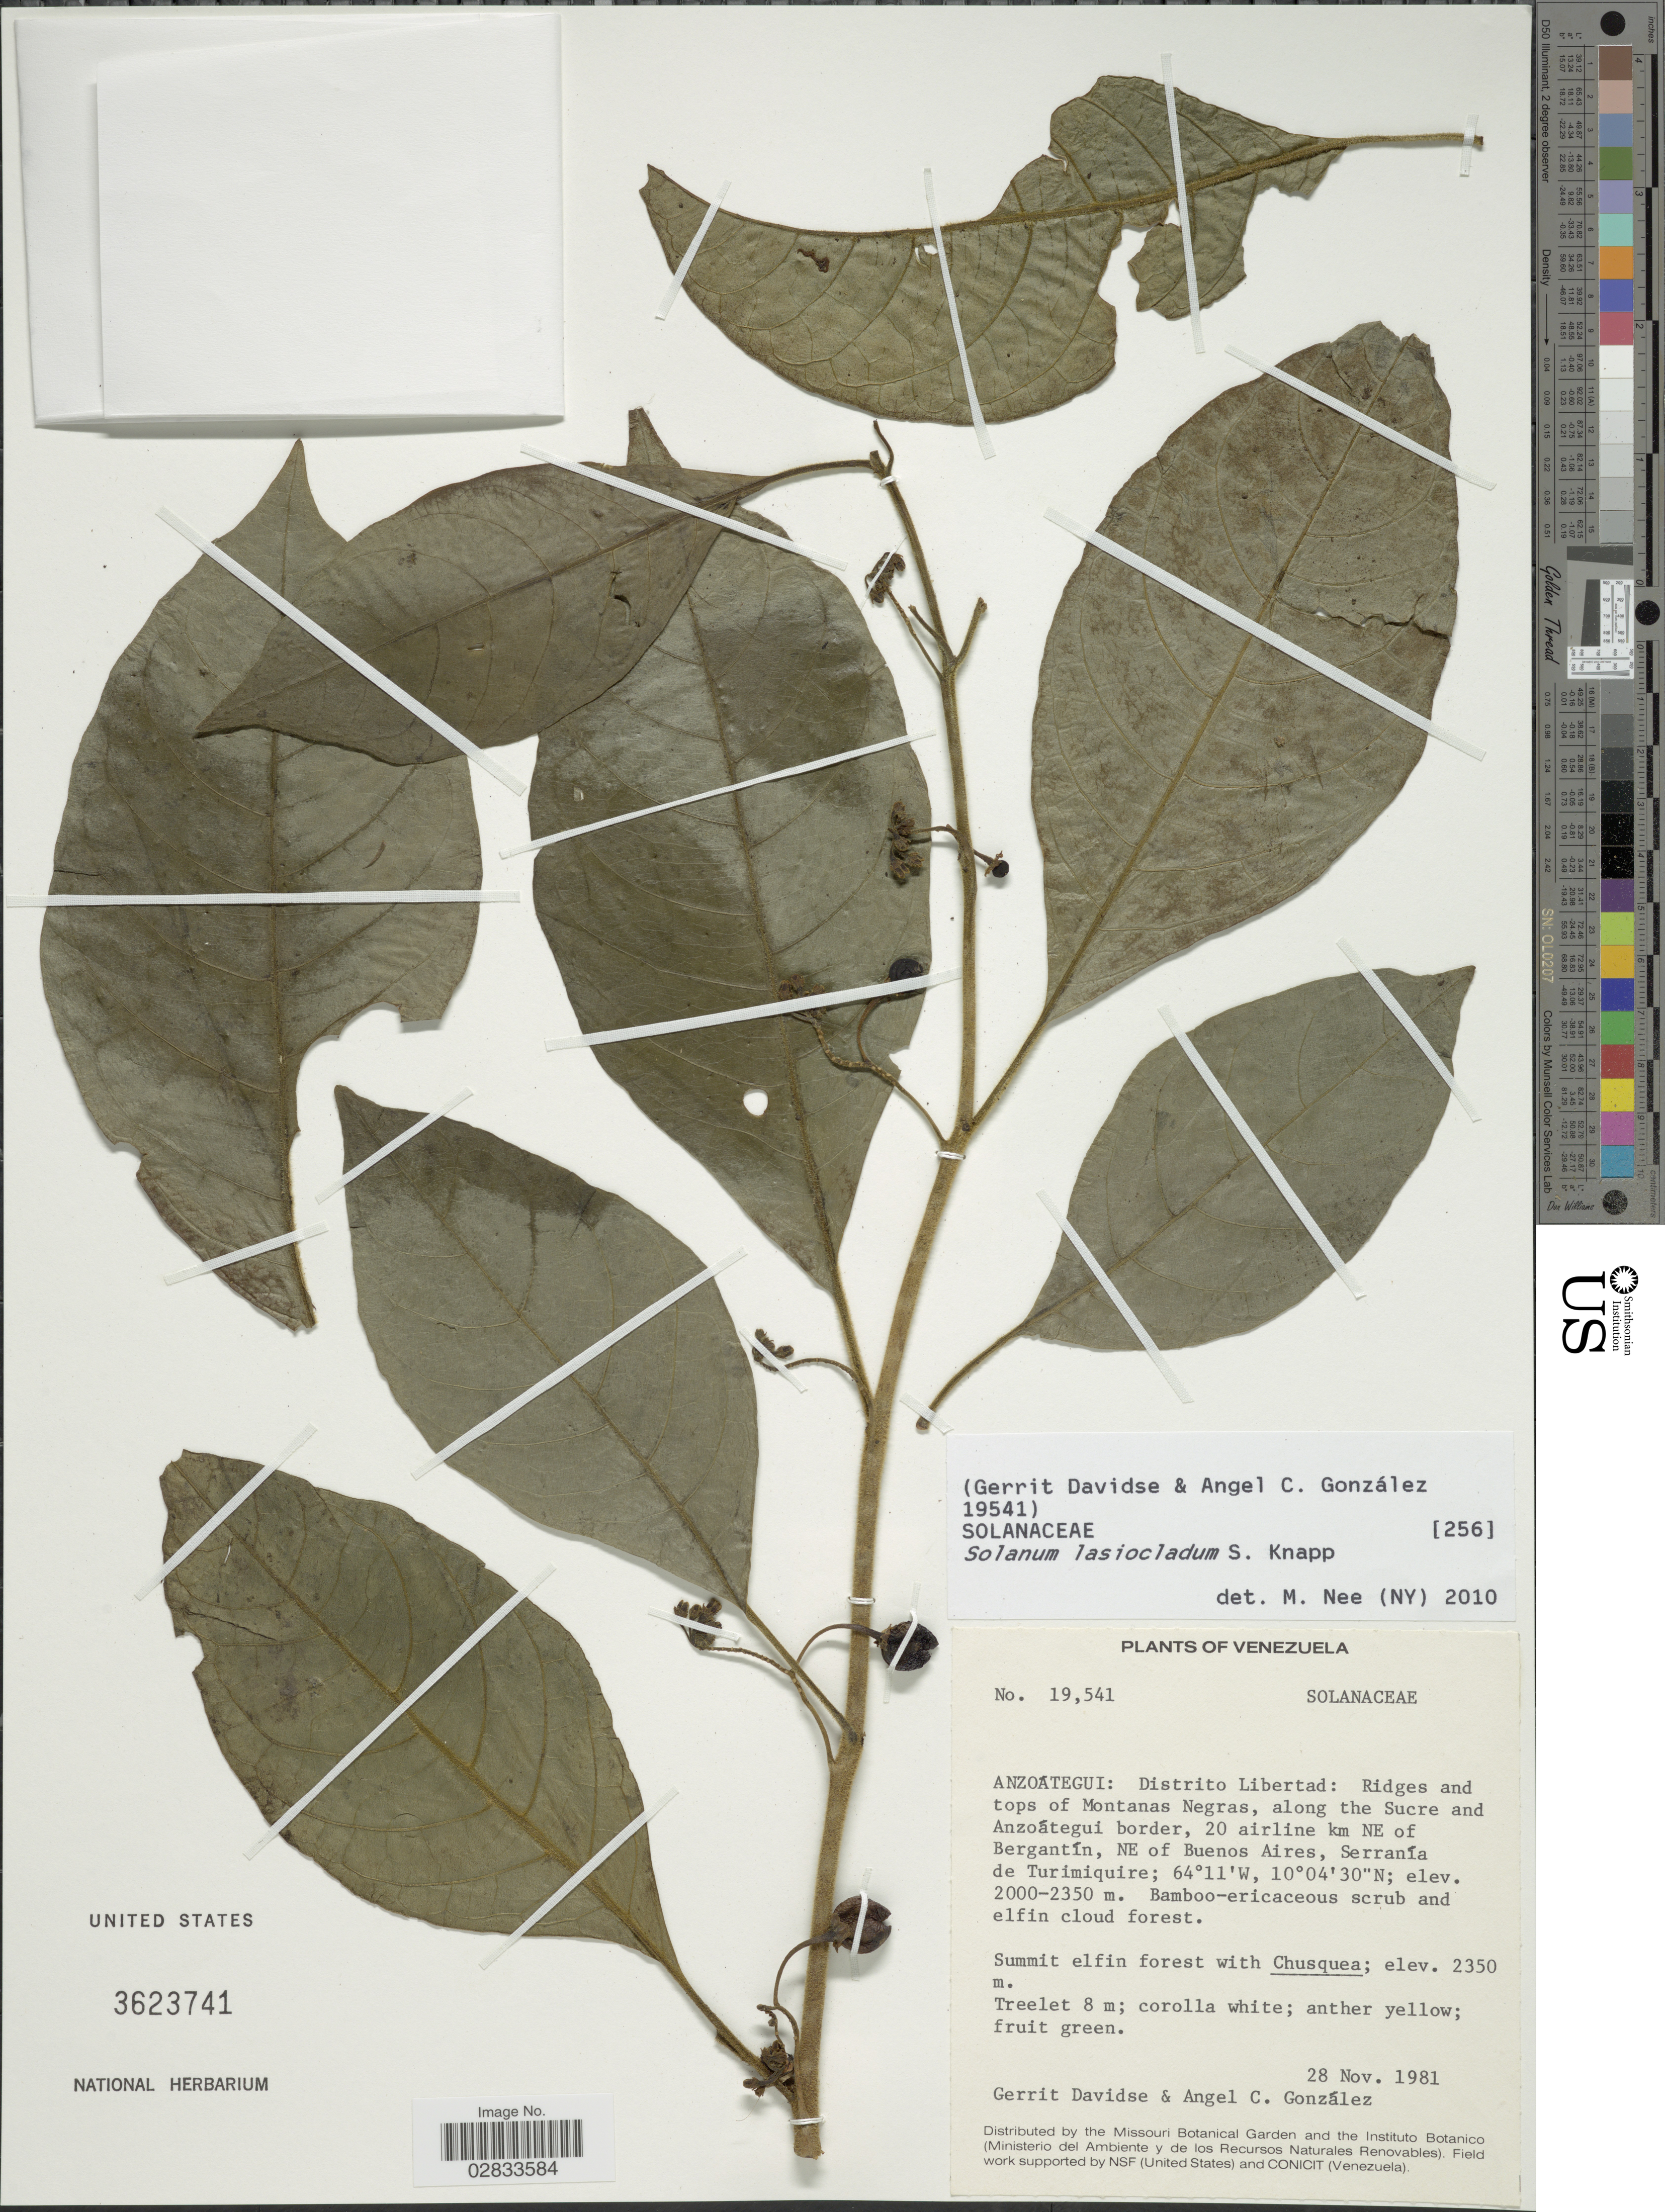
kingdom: Plantae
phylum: Tracheophyta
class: Magnoliopsida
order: Solanales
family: Solanaceae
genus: Solanum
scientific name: Solanum lasiocladum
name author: S. Knapp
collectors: G. Davidse & A. C. González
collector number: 19541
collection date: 1981-11-28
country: Venezuela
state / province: Anzoategui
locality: Distrito Libertad: Ridges and tops of Montanas Negras, along the Sucre and Anzoátegui border, 20 airline km NE of Bergantín, NE of Buenos Aires, Serranía de Turimiquire.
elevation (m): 2350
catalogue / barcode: US 3623741